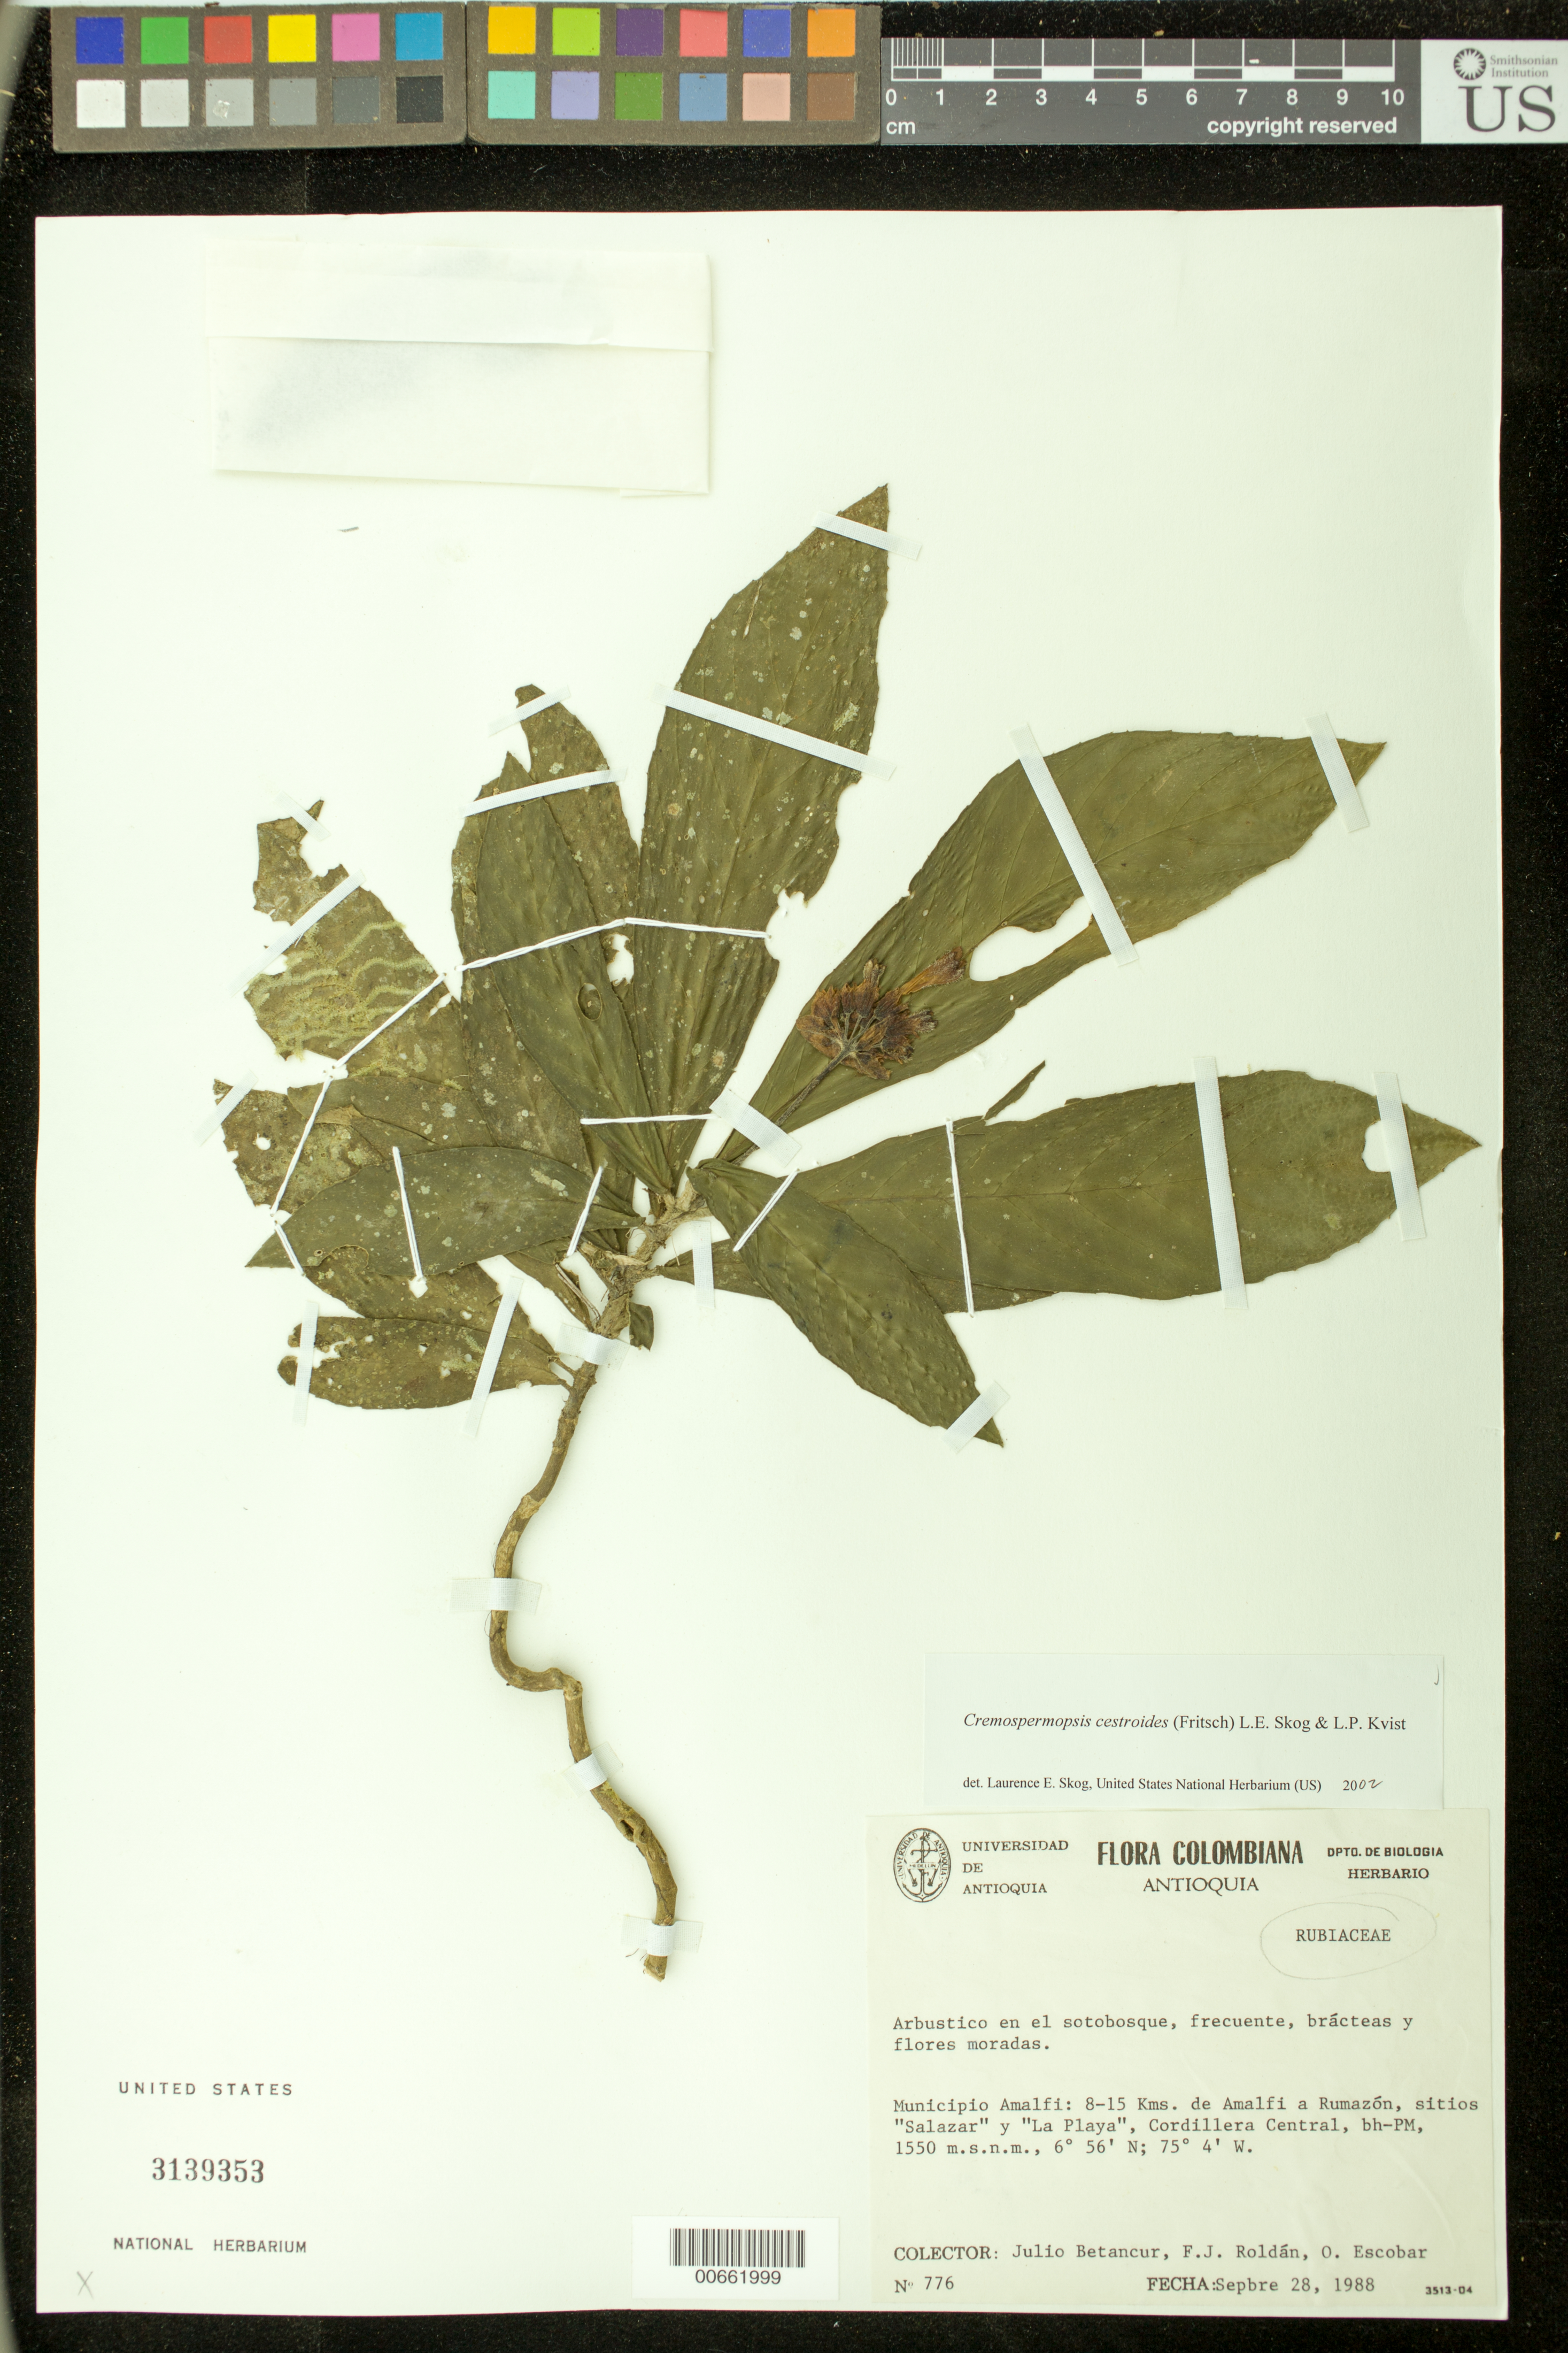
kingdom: Plantae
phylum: Tracheophyta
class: Magnoliopsida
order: Lamiales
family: Gesneriaceae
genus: Cremospermopsis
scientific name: Cremospermopsis cestroides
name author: (Fritsch) L.E. Skog & L.P. Kvist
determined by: Skog, Laurence E.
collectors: J. C. Betancur, F. J. Roldán & O. D. Escobar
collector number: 776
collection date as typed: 28 Sep 1988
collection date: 1988-09-28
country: Colombia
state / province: Antioquia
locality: Mpio. Amalfi: 8-15 km de Amalfi a Rumazón, sitios "Salazar" y "La Playa", Cordillera Central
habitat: bh-PM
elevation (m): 1550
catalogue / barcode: US 3139353